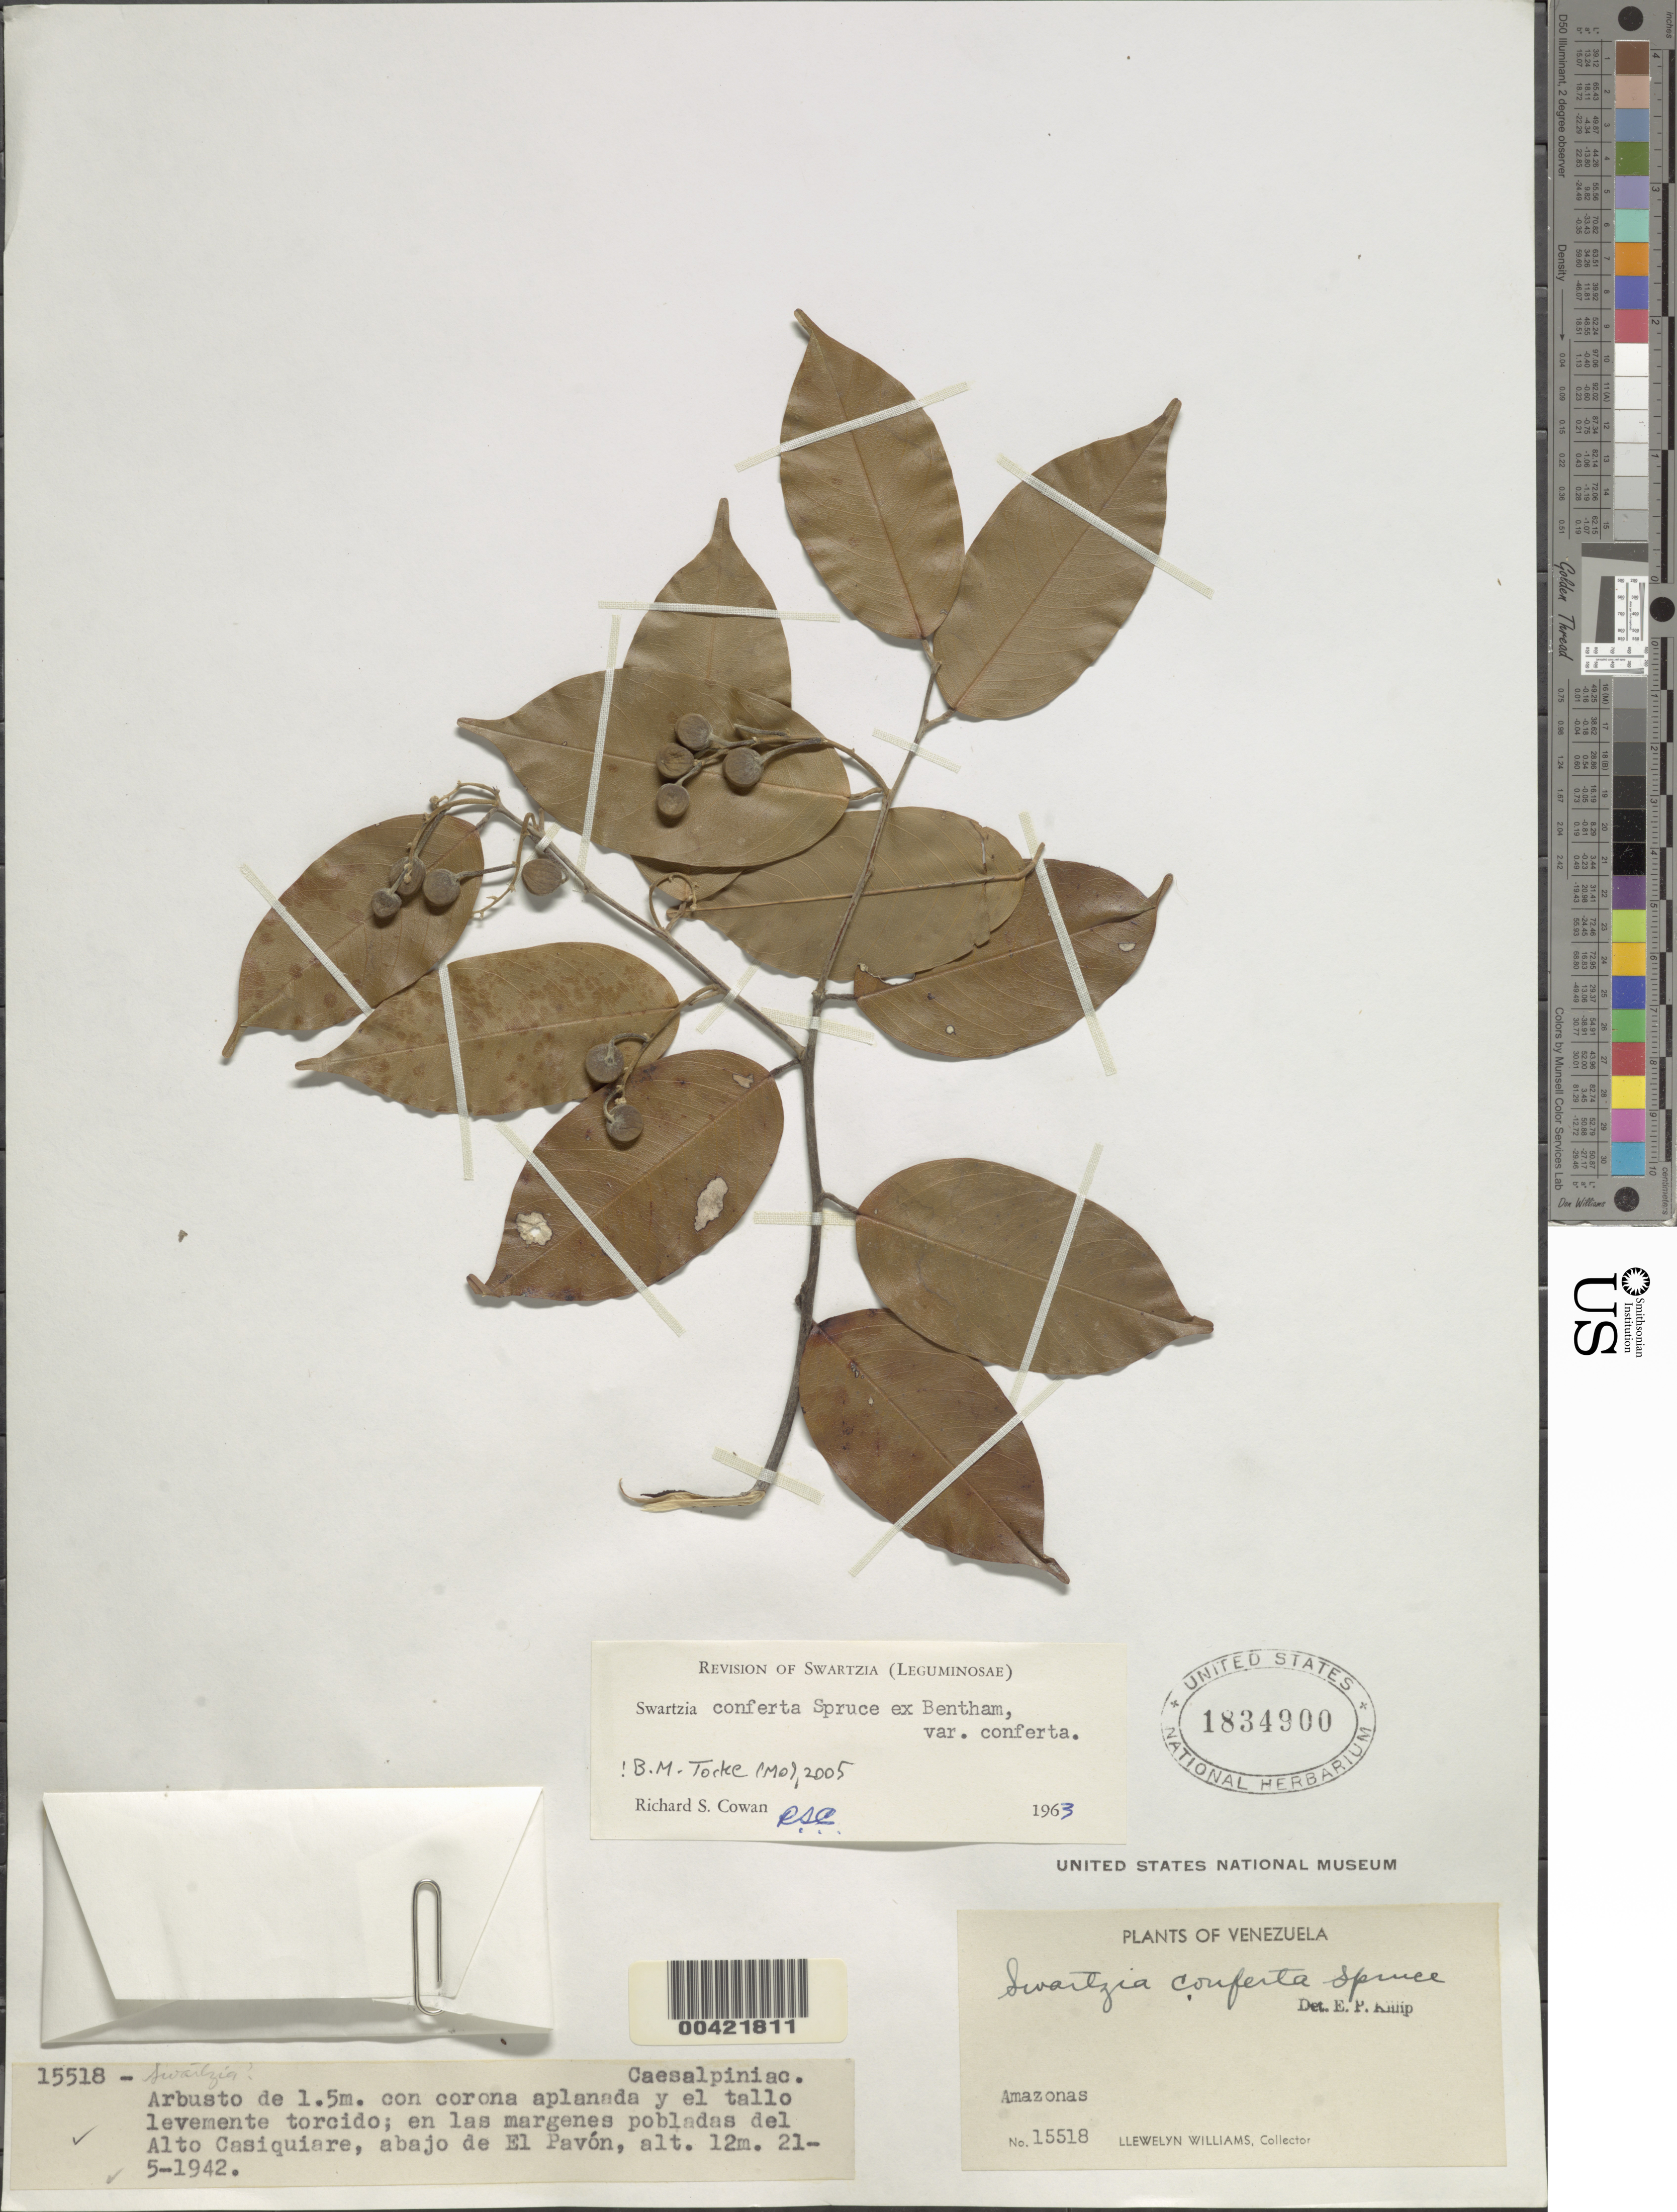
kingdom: Plantae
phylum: Tracheophyta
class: Magnoliopsida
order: Fabales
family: Fabaceae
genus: Swartzia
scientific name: Swartzia conferta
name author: Spruce ex Benth. in Mart.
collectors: Ll. Williams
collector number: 15518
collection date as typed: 21 May 1942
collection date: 1942-05-21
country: Venezuela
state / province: Amazonas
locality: Alto casiquiare, abajo de el pavon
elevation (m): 12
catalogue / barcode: US 1834900